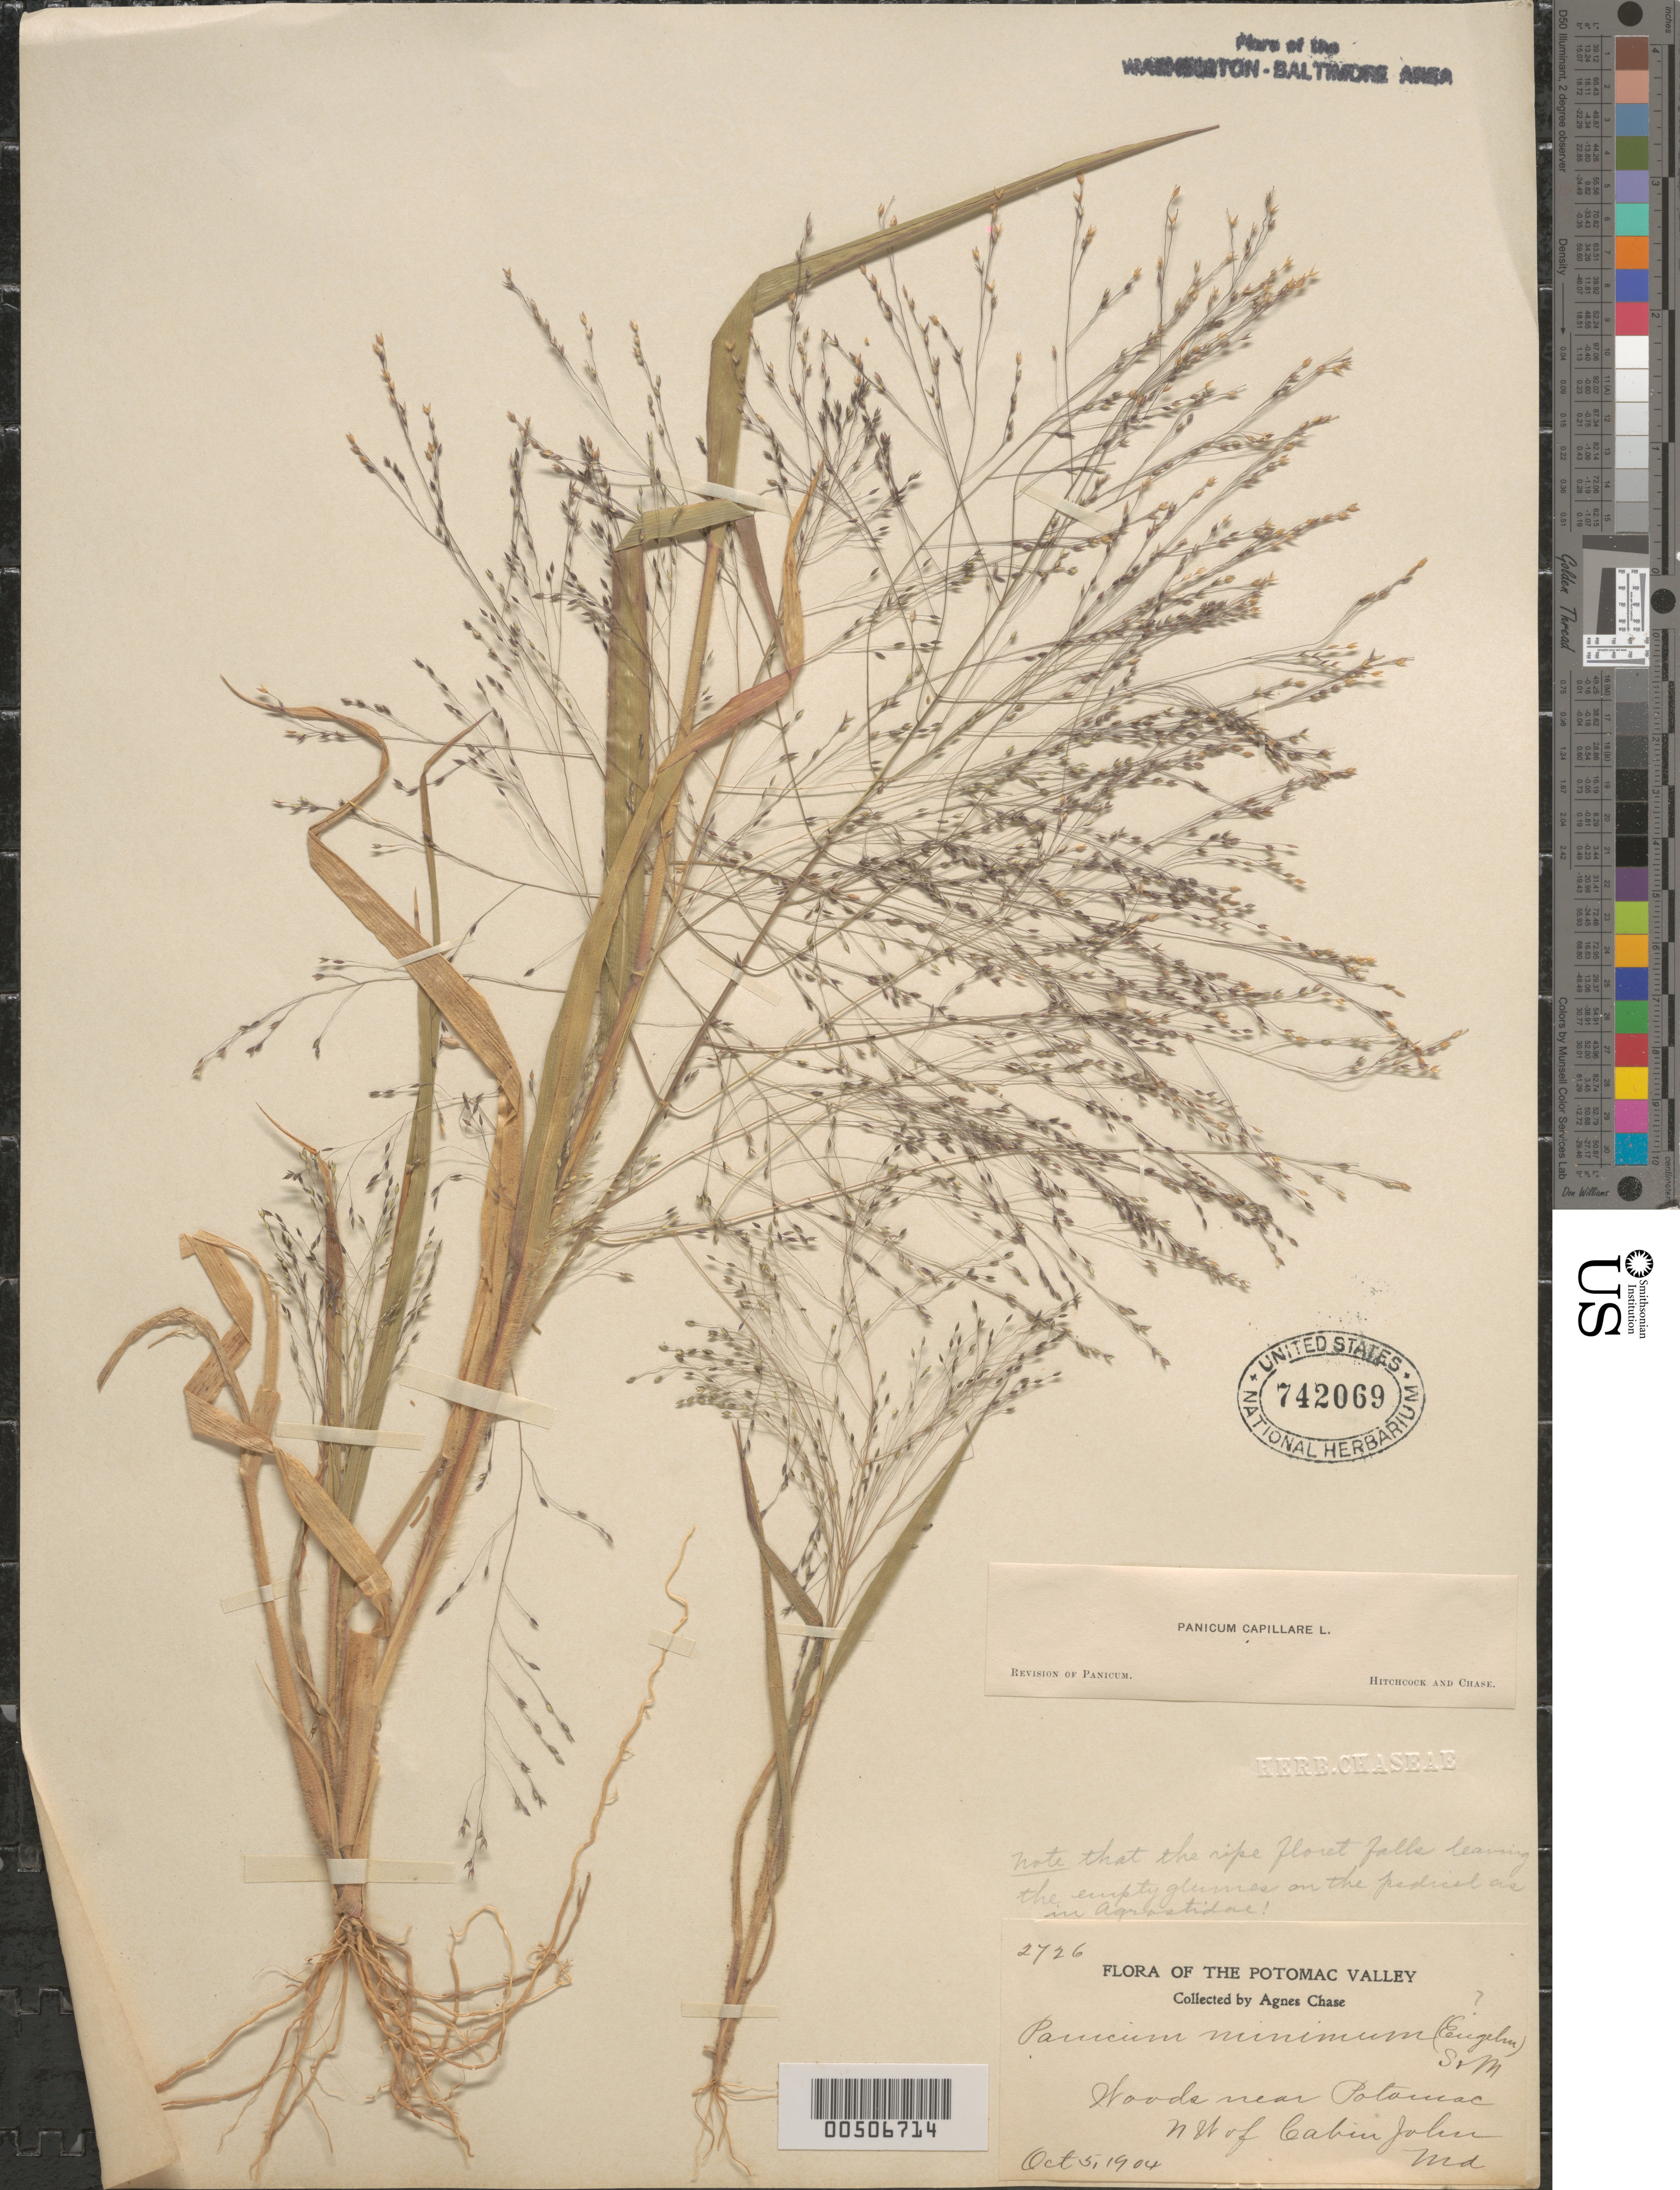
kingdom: Plantae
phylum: Tracheophyta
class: Liliopsida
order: Poales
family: Poaceae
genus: Panicum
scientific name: Panicum capillare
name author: L.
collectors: A. Chase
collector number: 2726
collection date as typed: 05 Oct 1904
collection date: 1904-10-05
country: United States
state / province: Maryland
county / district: Montgomery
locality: NW of Cabin John, near Potomac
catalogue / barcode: US 742069